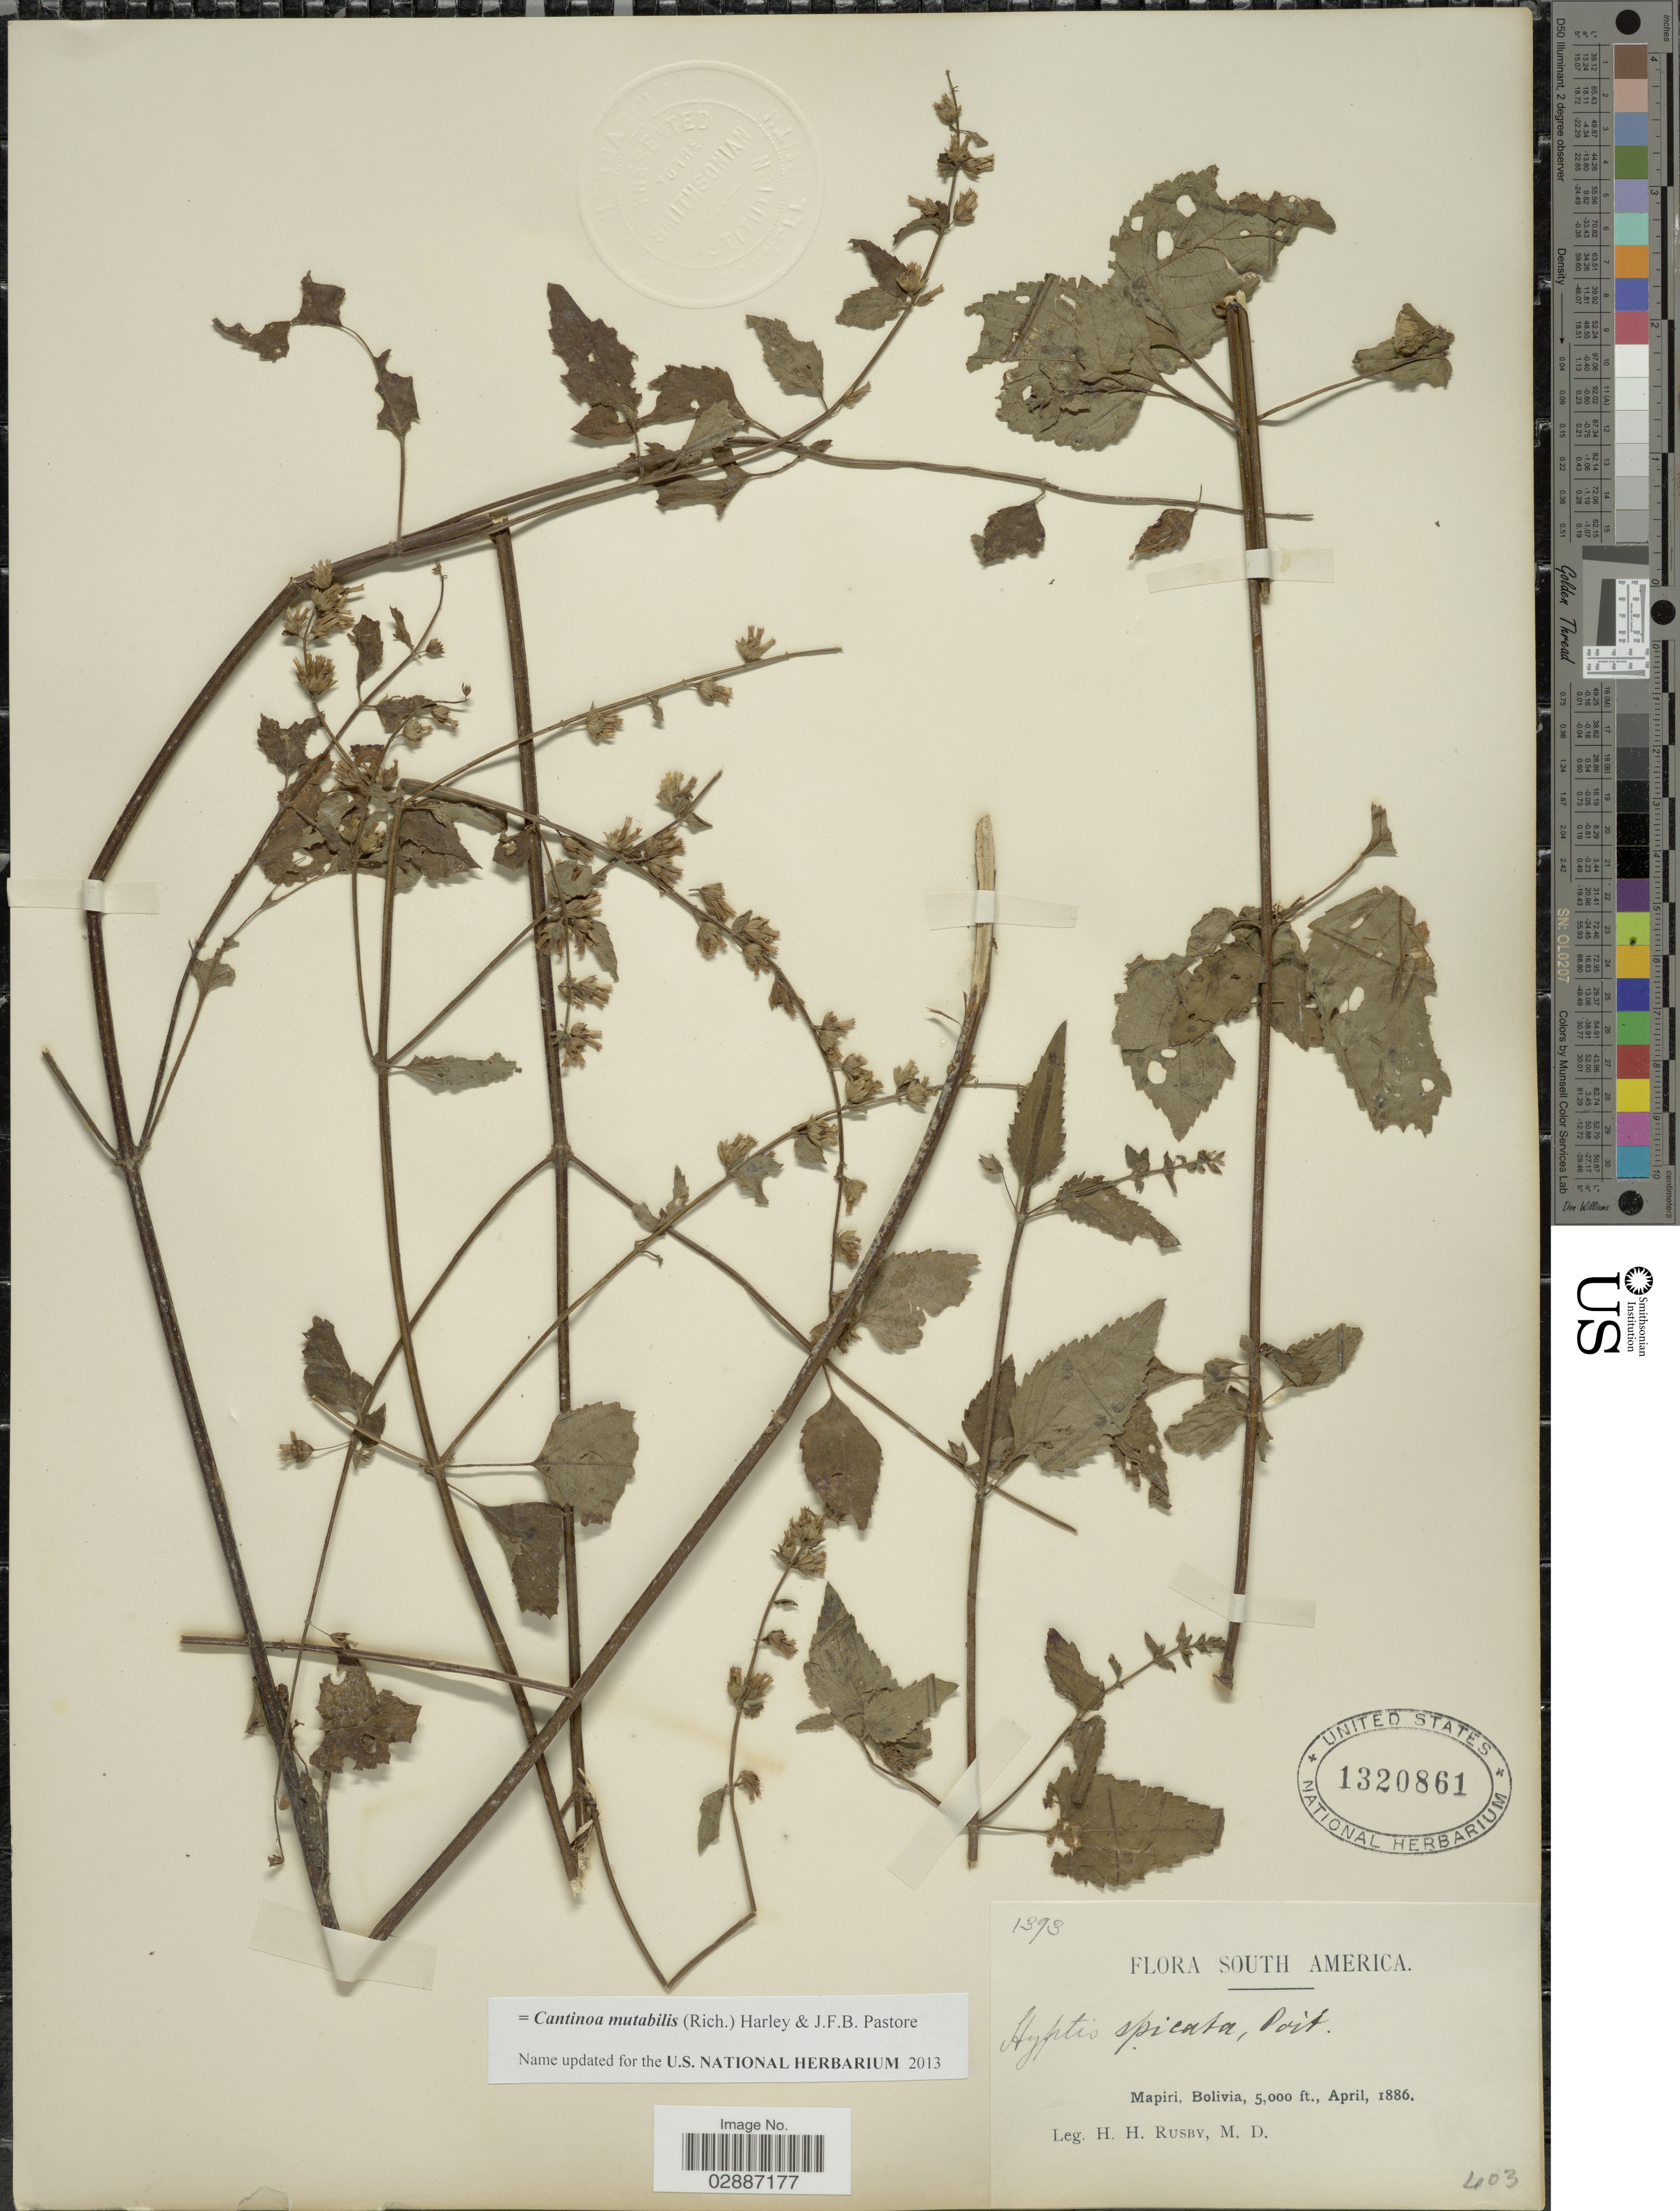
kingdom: Plantae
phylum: Tracheophyta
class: Magnoliopsida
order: Lamiales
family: Lamiaceae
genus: Cantinoa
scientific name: Cantinoa mutabilis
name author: (Epling) Harley & J.F.B. Pastore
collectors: H. H. Rusby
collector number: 1393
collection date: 1886-04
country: Bolivia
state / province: La Páz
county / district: Larecaja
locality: Mapiri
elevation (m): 1524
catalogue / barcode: US 1320861